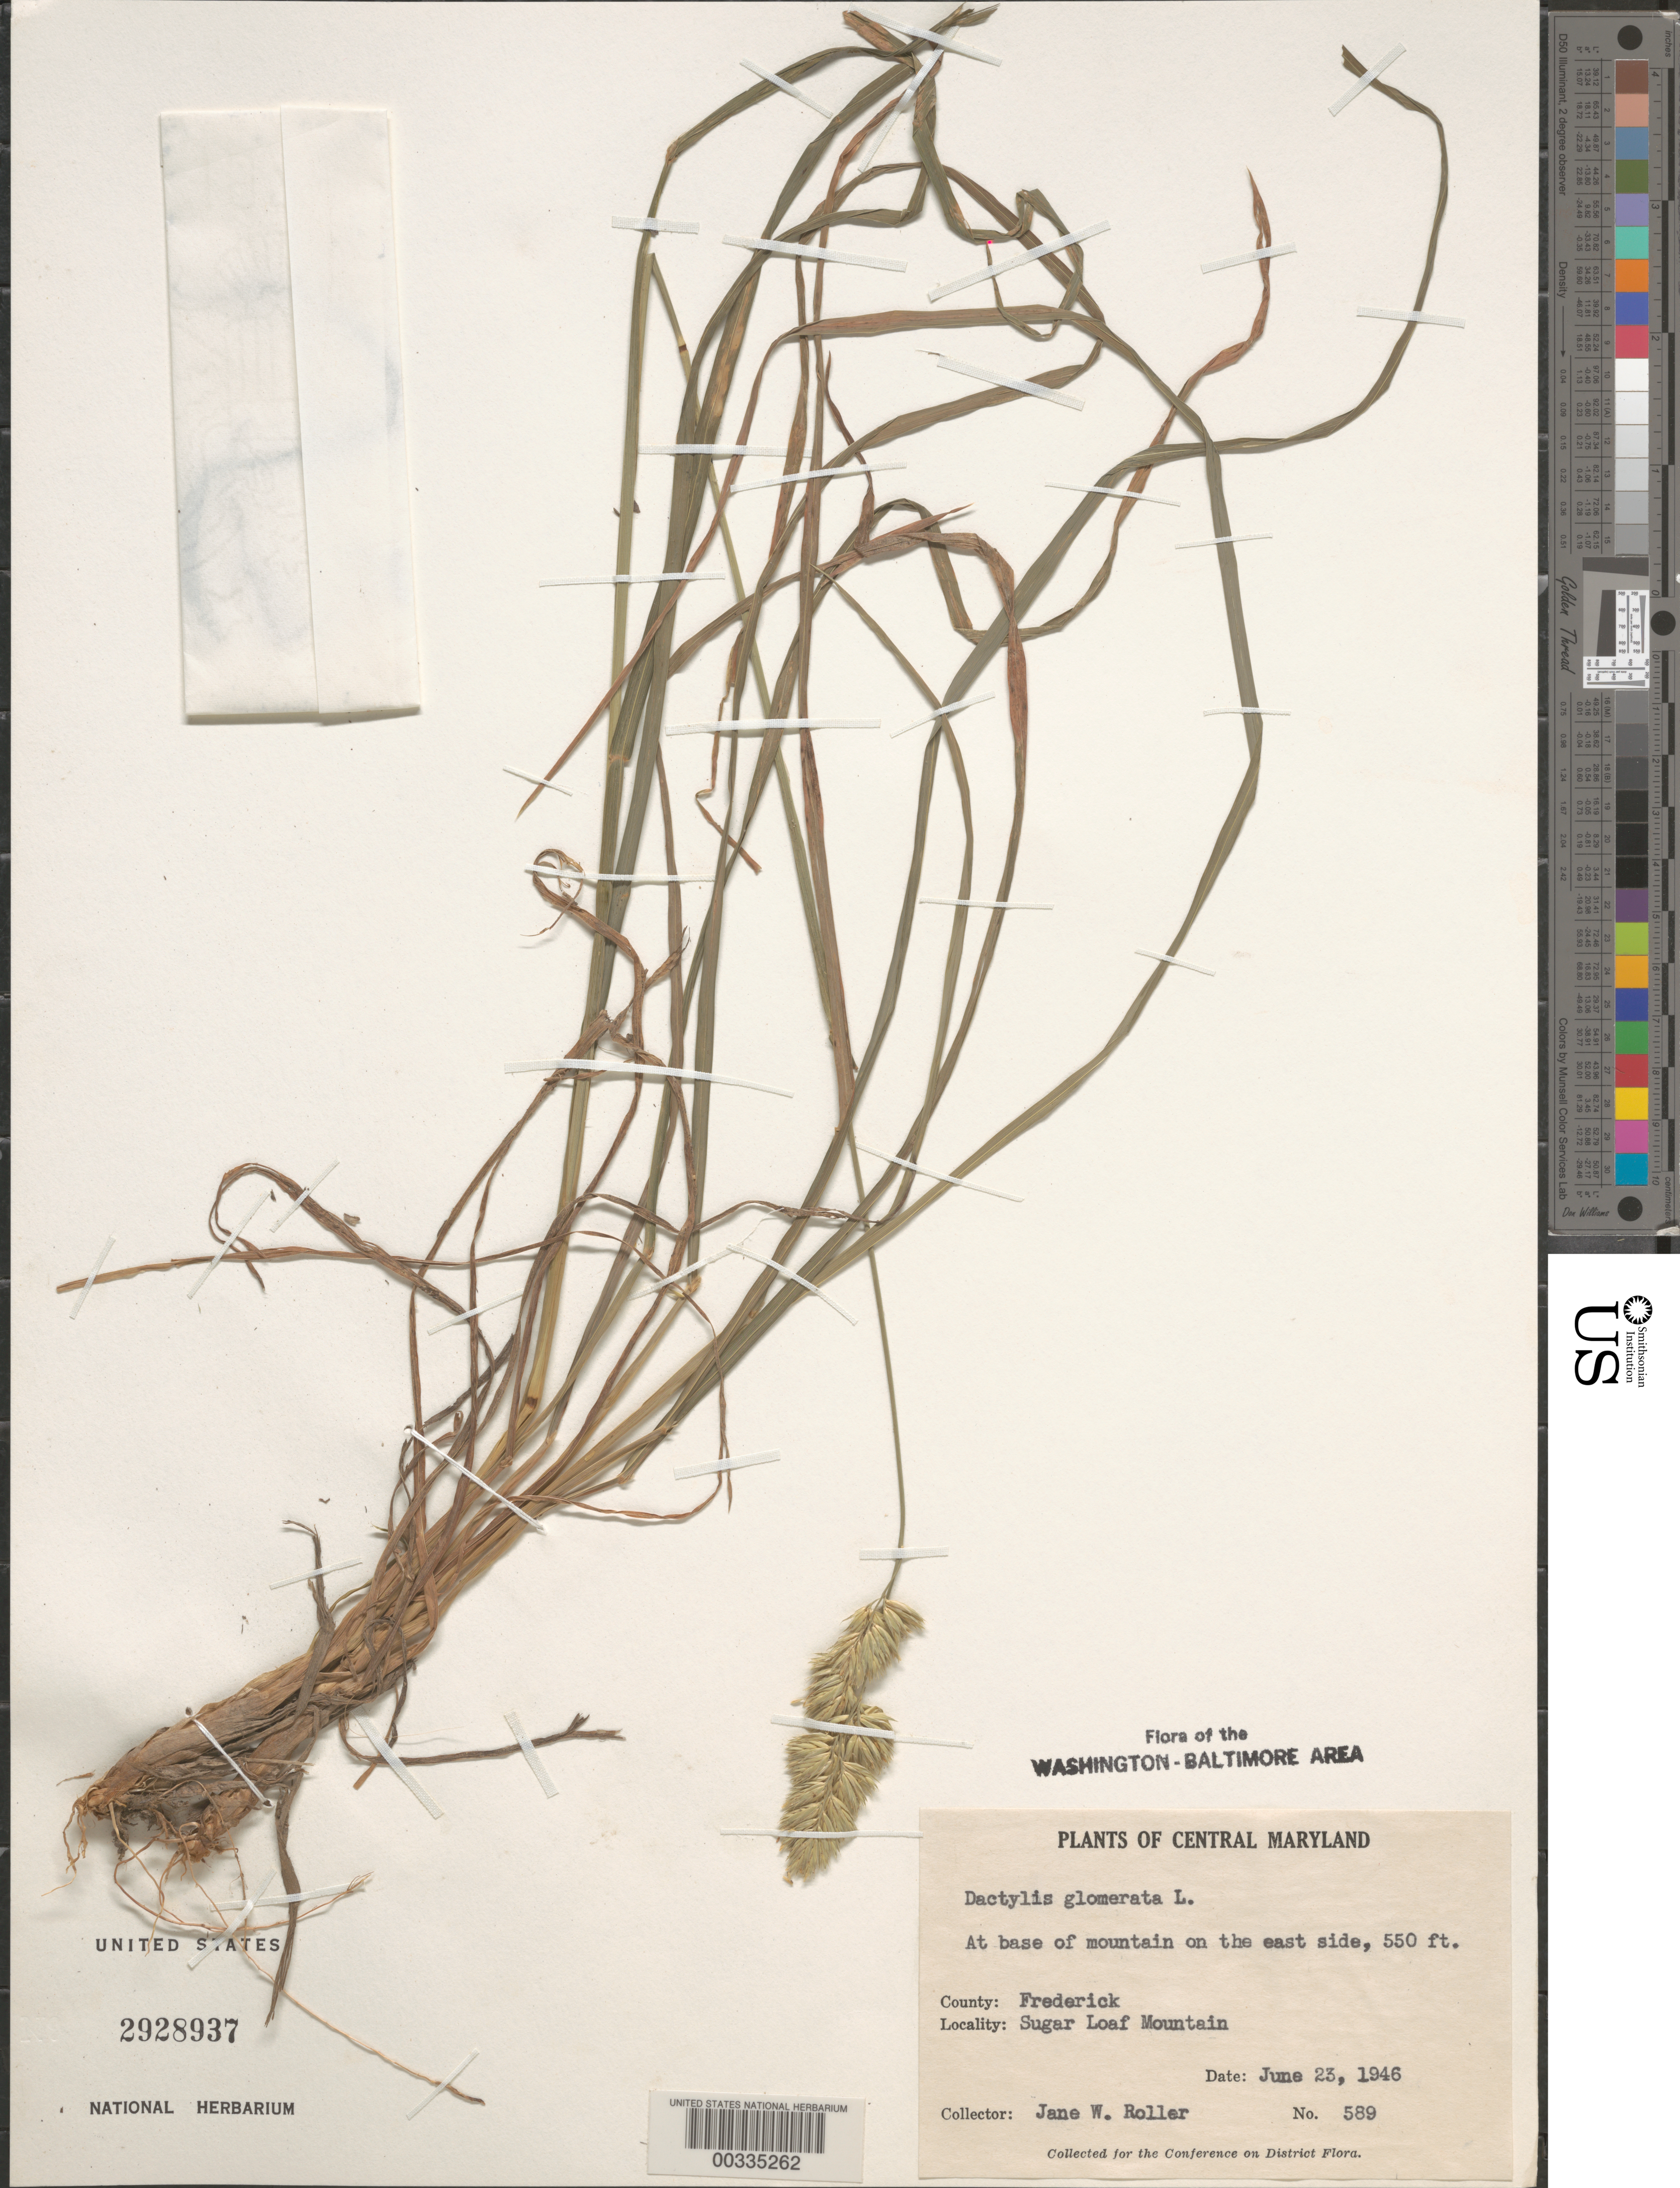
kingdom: Plantae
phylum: Tracheophyta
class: Liliopsida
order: Poales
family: Poaceae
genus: Dactylis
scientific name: Dactylis glomerata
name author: L.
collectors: J. W. Roller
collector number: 589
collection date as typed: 23 Jun 1946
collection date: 1946-06-23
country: United States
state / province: Maryland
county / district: Frederick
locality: Sugar Loaf Mountain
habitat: Base of mountain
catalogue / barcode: US 2928937